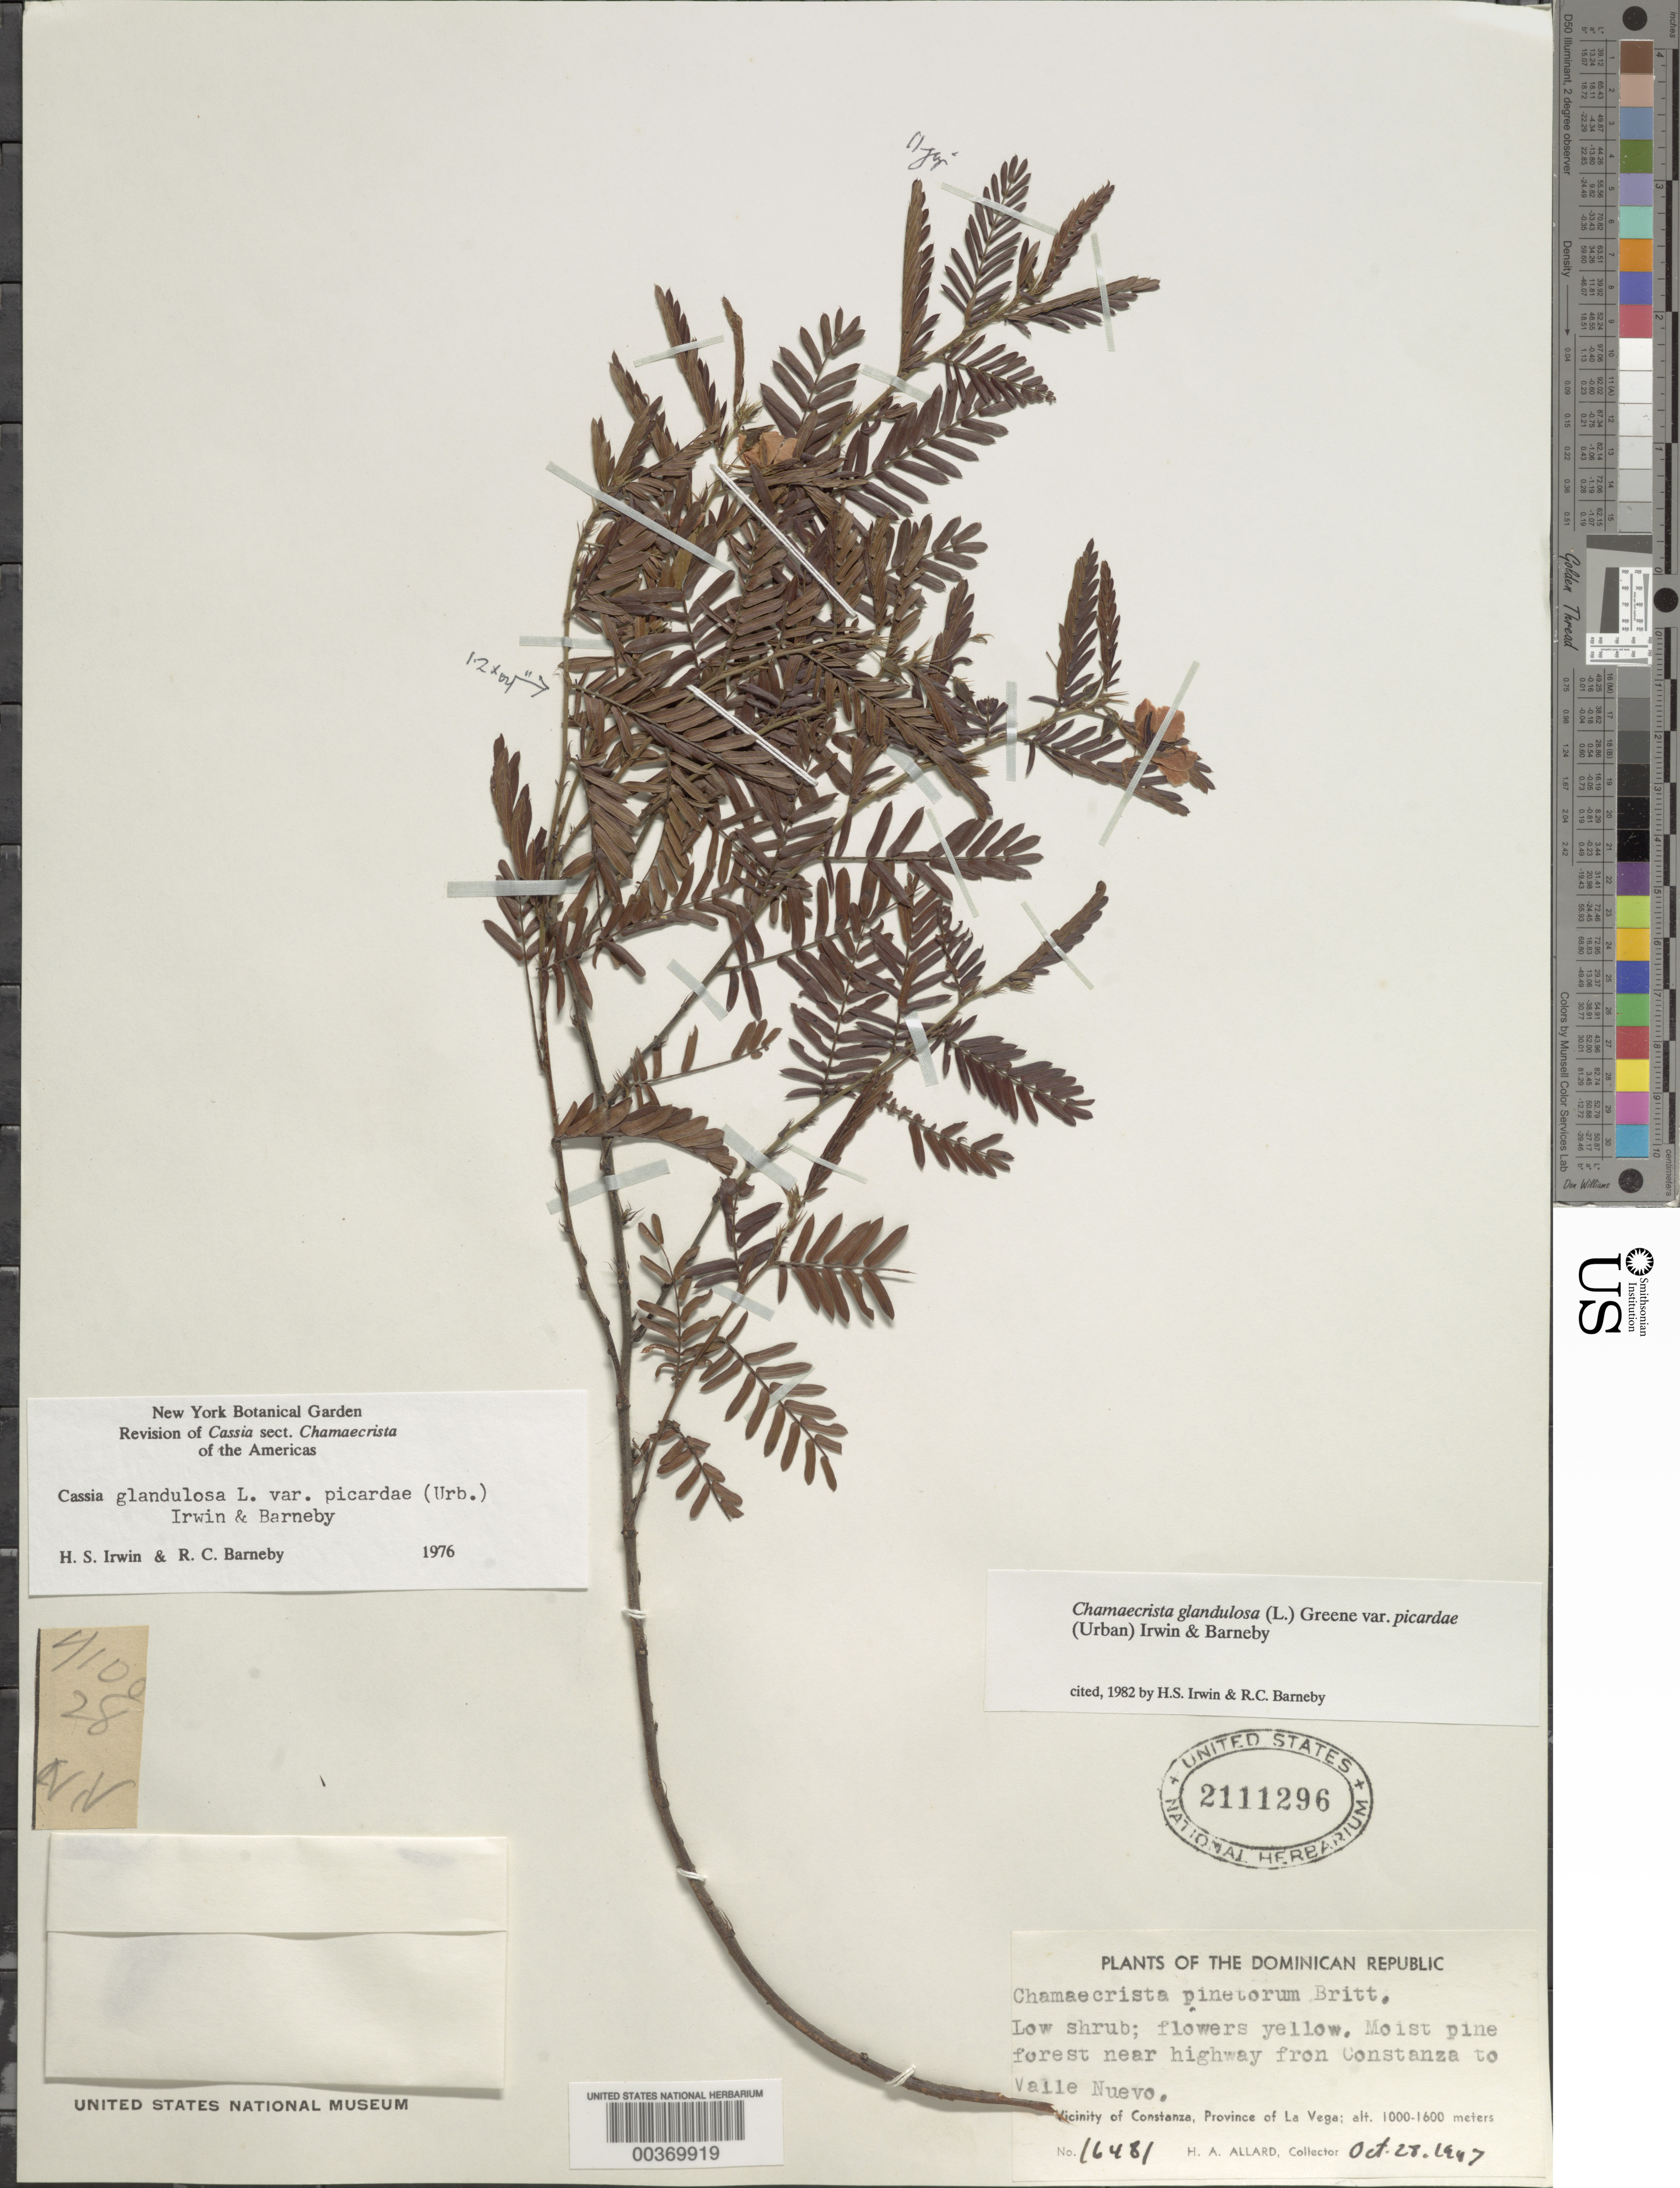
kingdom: Plantae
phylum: Tracheophyta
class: Magnoliopsida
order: Fabales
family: Fabaceae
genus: Chamaecrista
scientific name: Chamaecrista glandulosa var. picardae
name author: (Urb.) H.S. Irwin & Barneby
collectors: H. A. Allard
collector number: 16481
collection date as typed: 28 Oct 1947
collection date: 1947-10-28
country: Dominican Republic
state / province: La Vega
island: Hispaniola Island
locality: Near highway from constanza to valle nuevo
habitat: Moist pine forest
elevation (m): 1000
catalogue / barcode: US 2111296